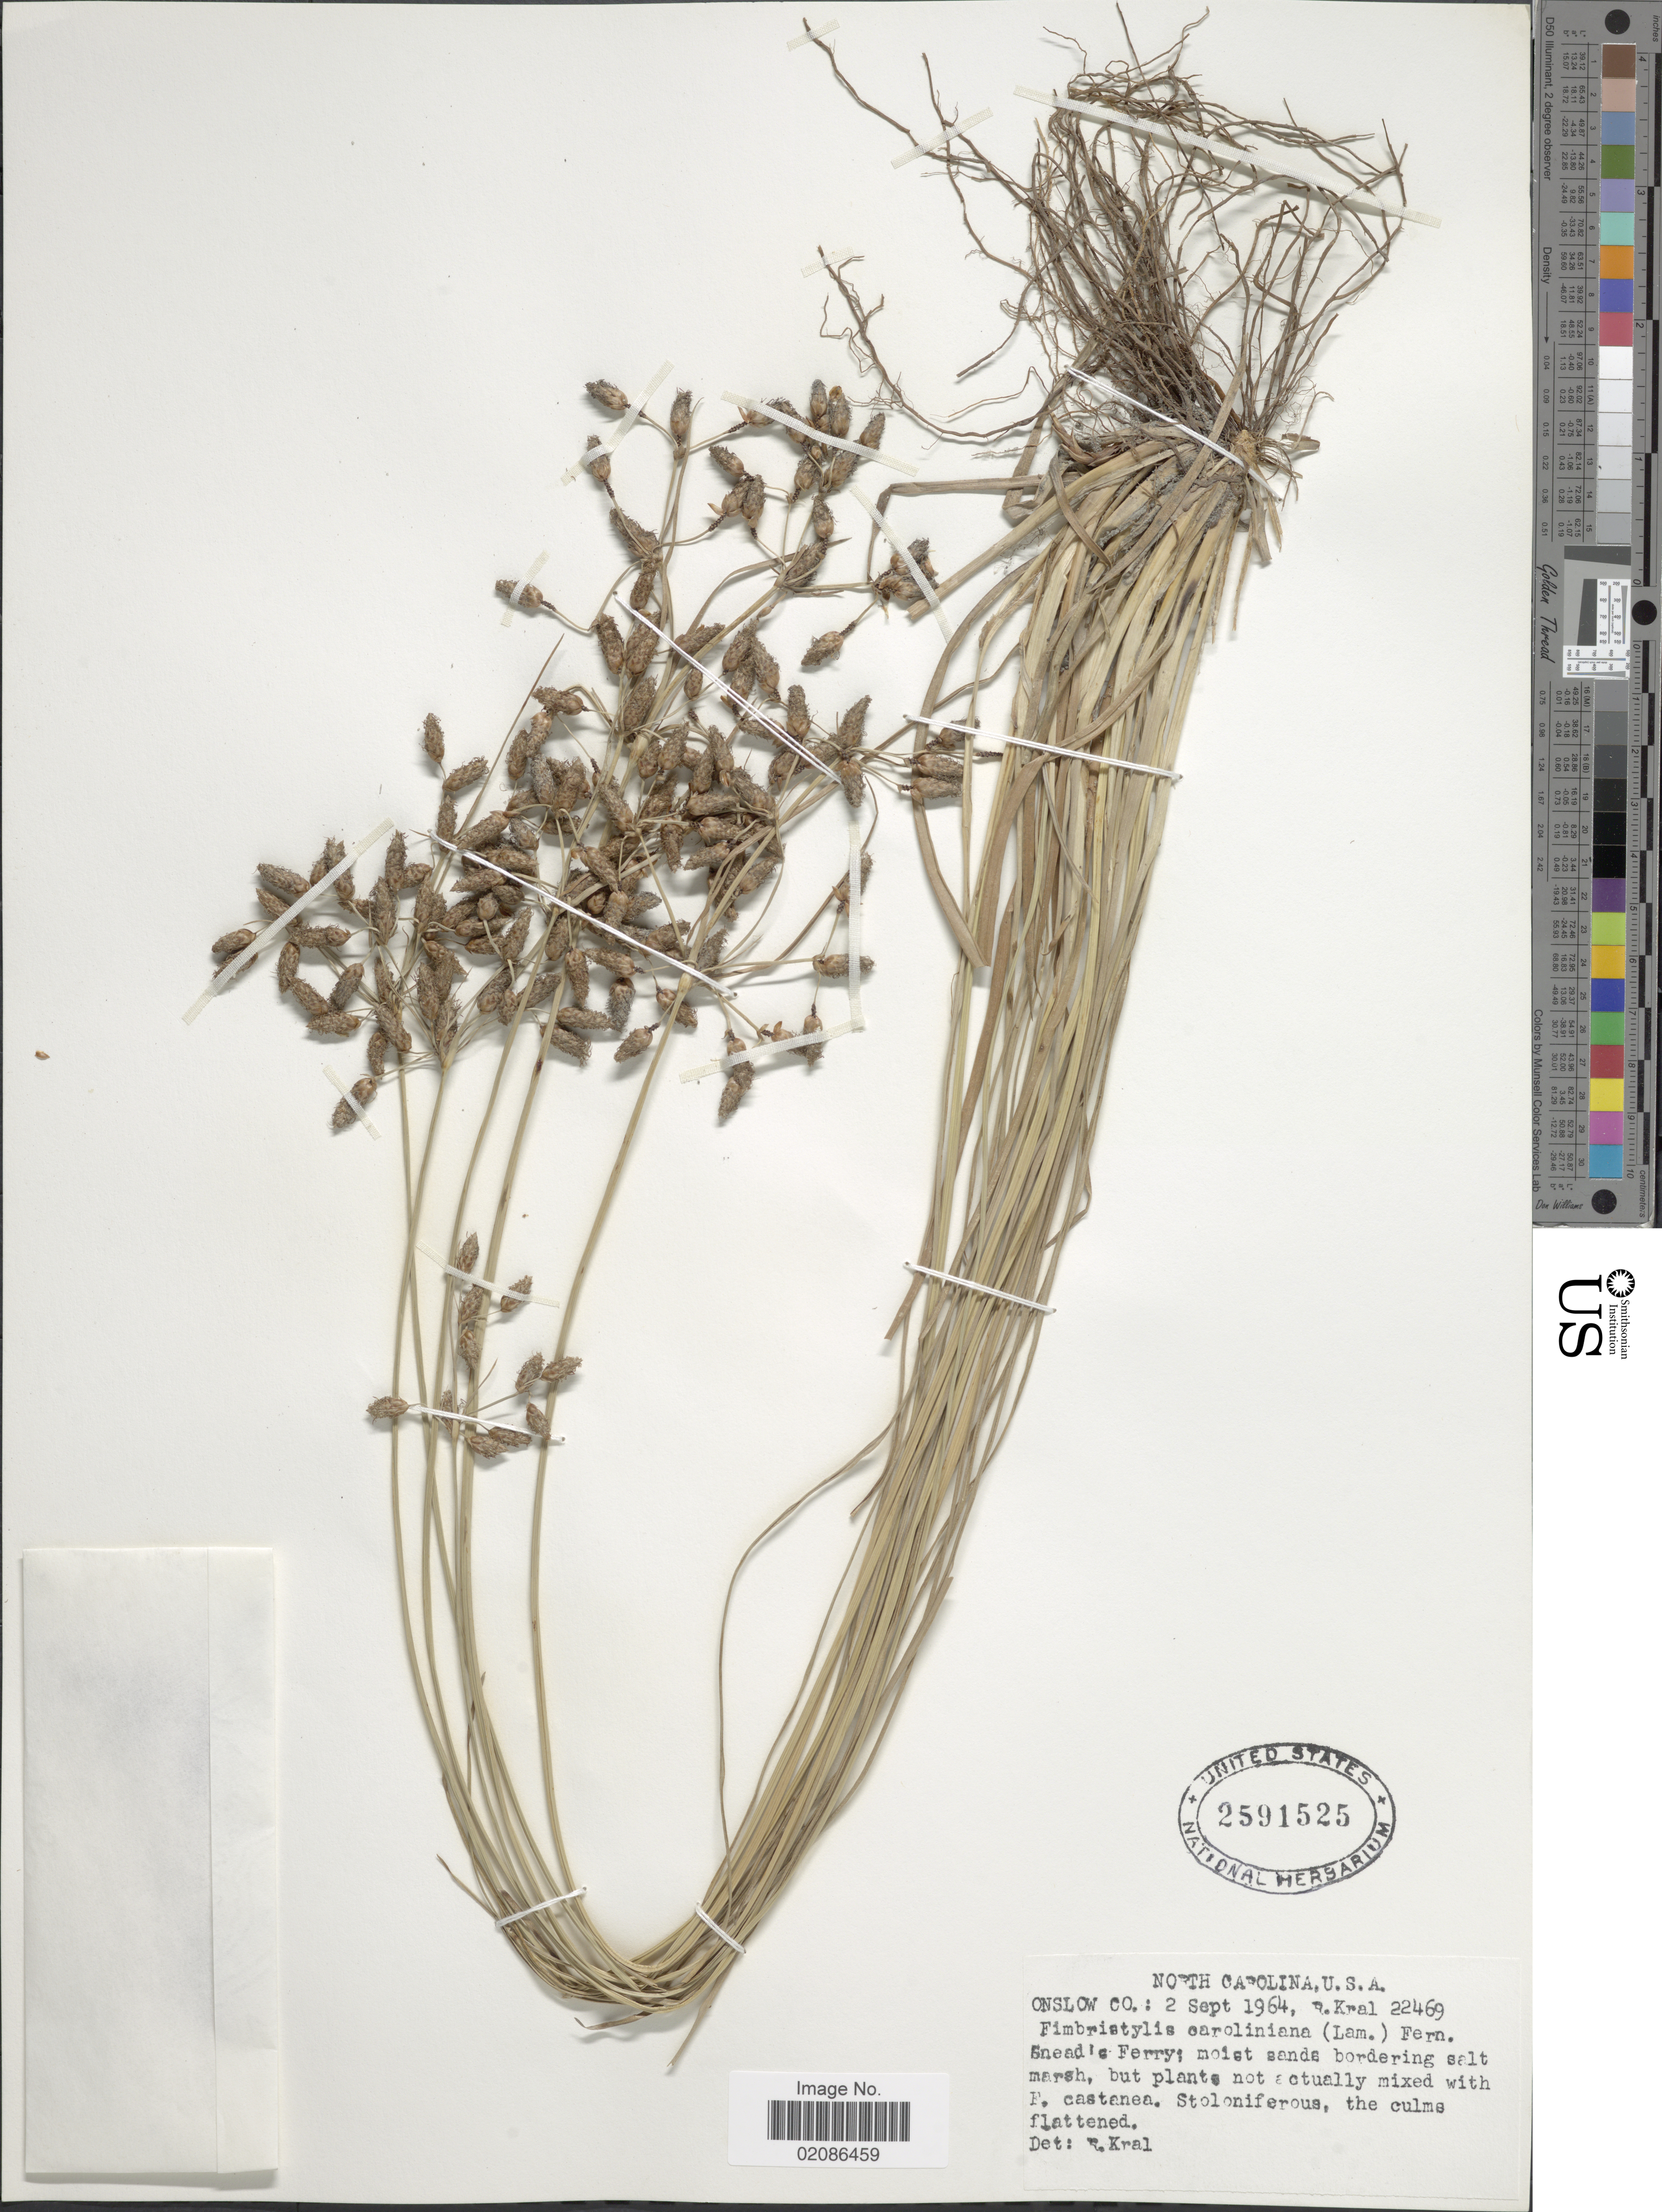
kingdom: Plantae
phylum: Tracheophyta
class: Liliopsida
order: Poales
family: Cyperaceae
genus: Fimbristylis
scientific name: Fimbristylis caroliniana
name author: (Lam.) Fernald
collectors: R. Kral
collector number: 22469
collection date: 1964-09-02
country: United States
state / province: North Carolina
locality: Onslow Co; Snead's Ferry; moist sands bordring salt marsh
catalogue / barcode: US 2591525